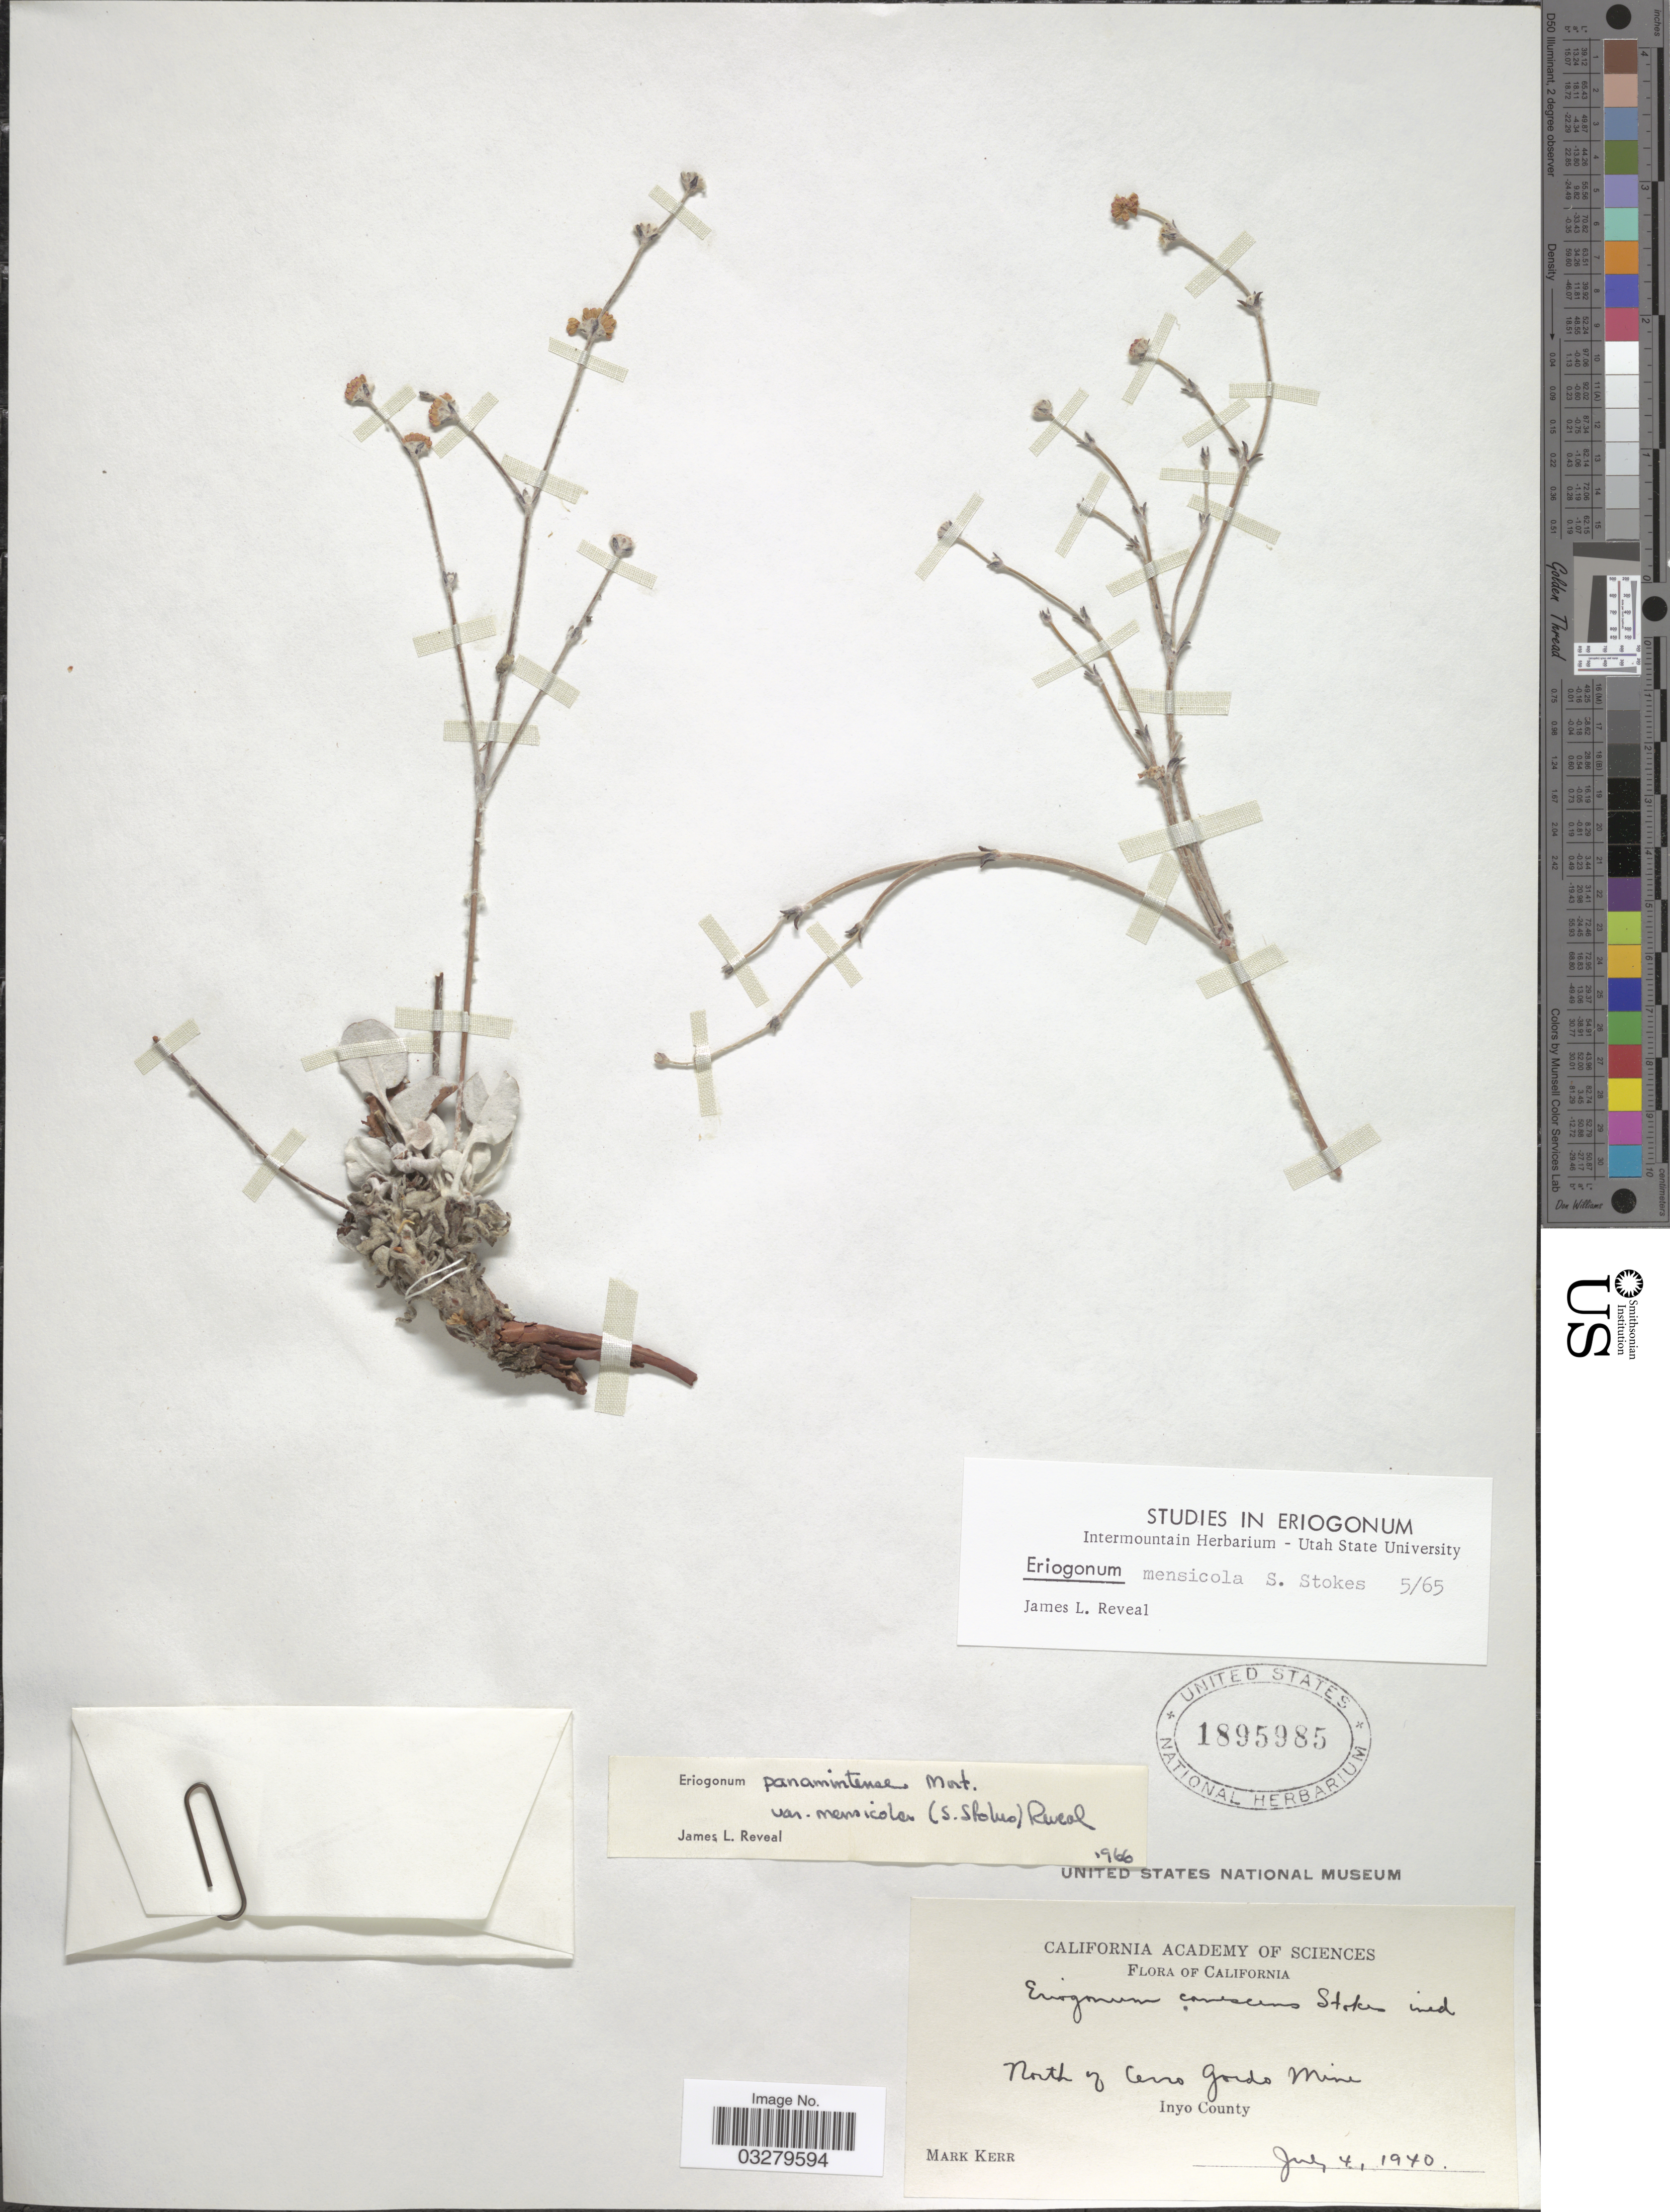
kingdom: Plantae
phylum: Tracheophyta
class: Magnoliopsida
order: Caryophyllales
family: Polygonaceae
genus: Eriogonum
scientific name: Eriogonum panamintense var. mensicola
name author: (S. Stokes) Reveal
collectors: M. Kerr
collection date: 1940-07-04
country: United States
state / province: California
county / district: Inyo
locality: North of Cerro Gordo Mine. Inyo County.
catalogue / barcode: US 1895985